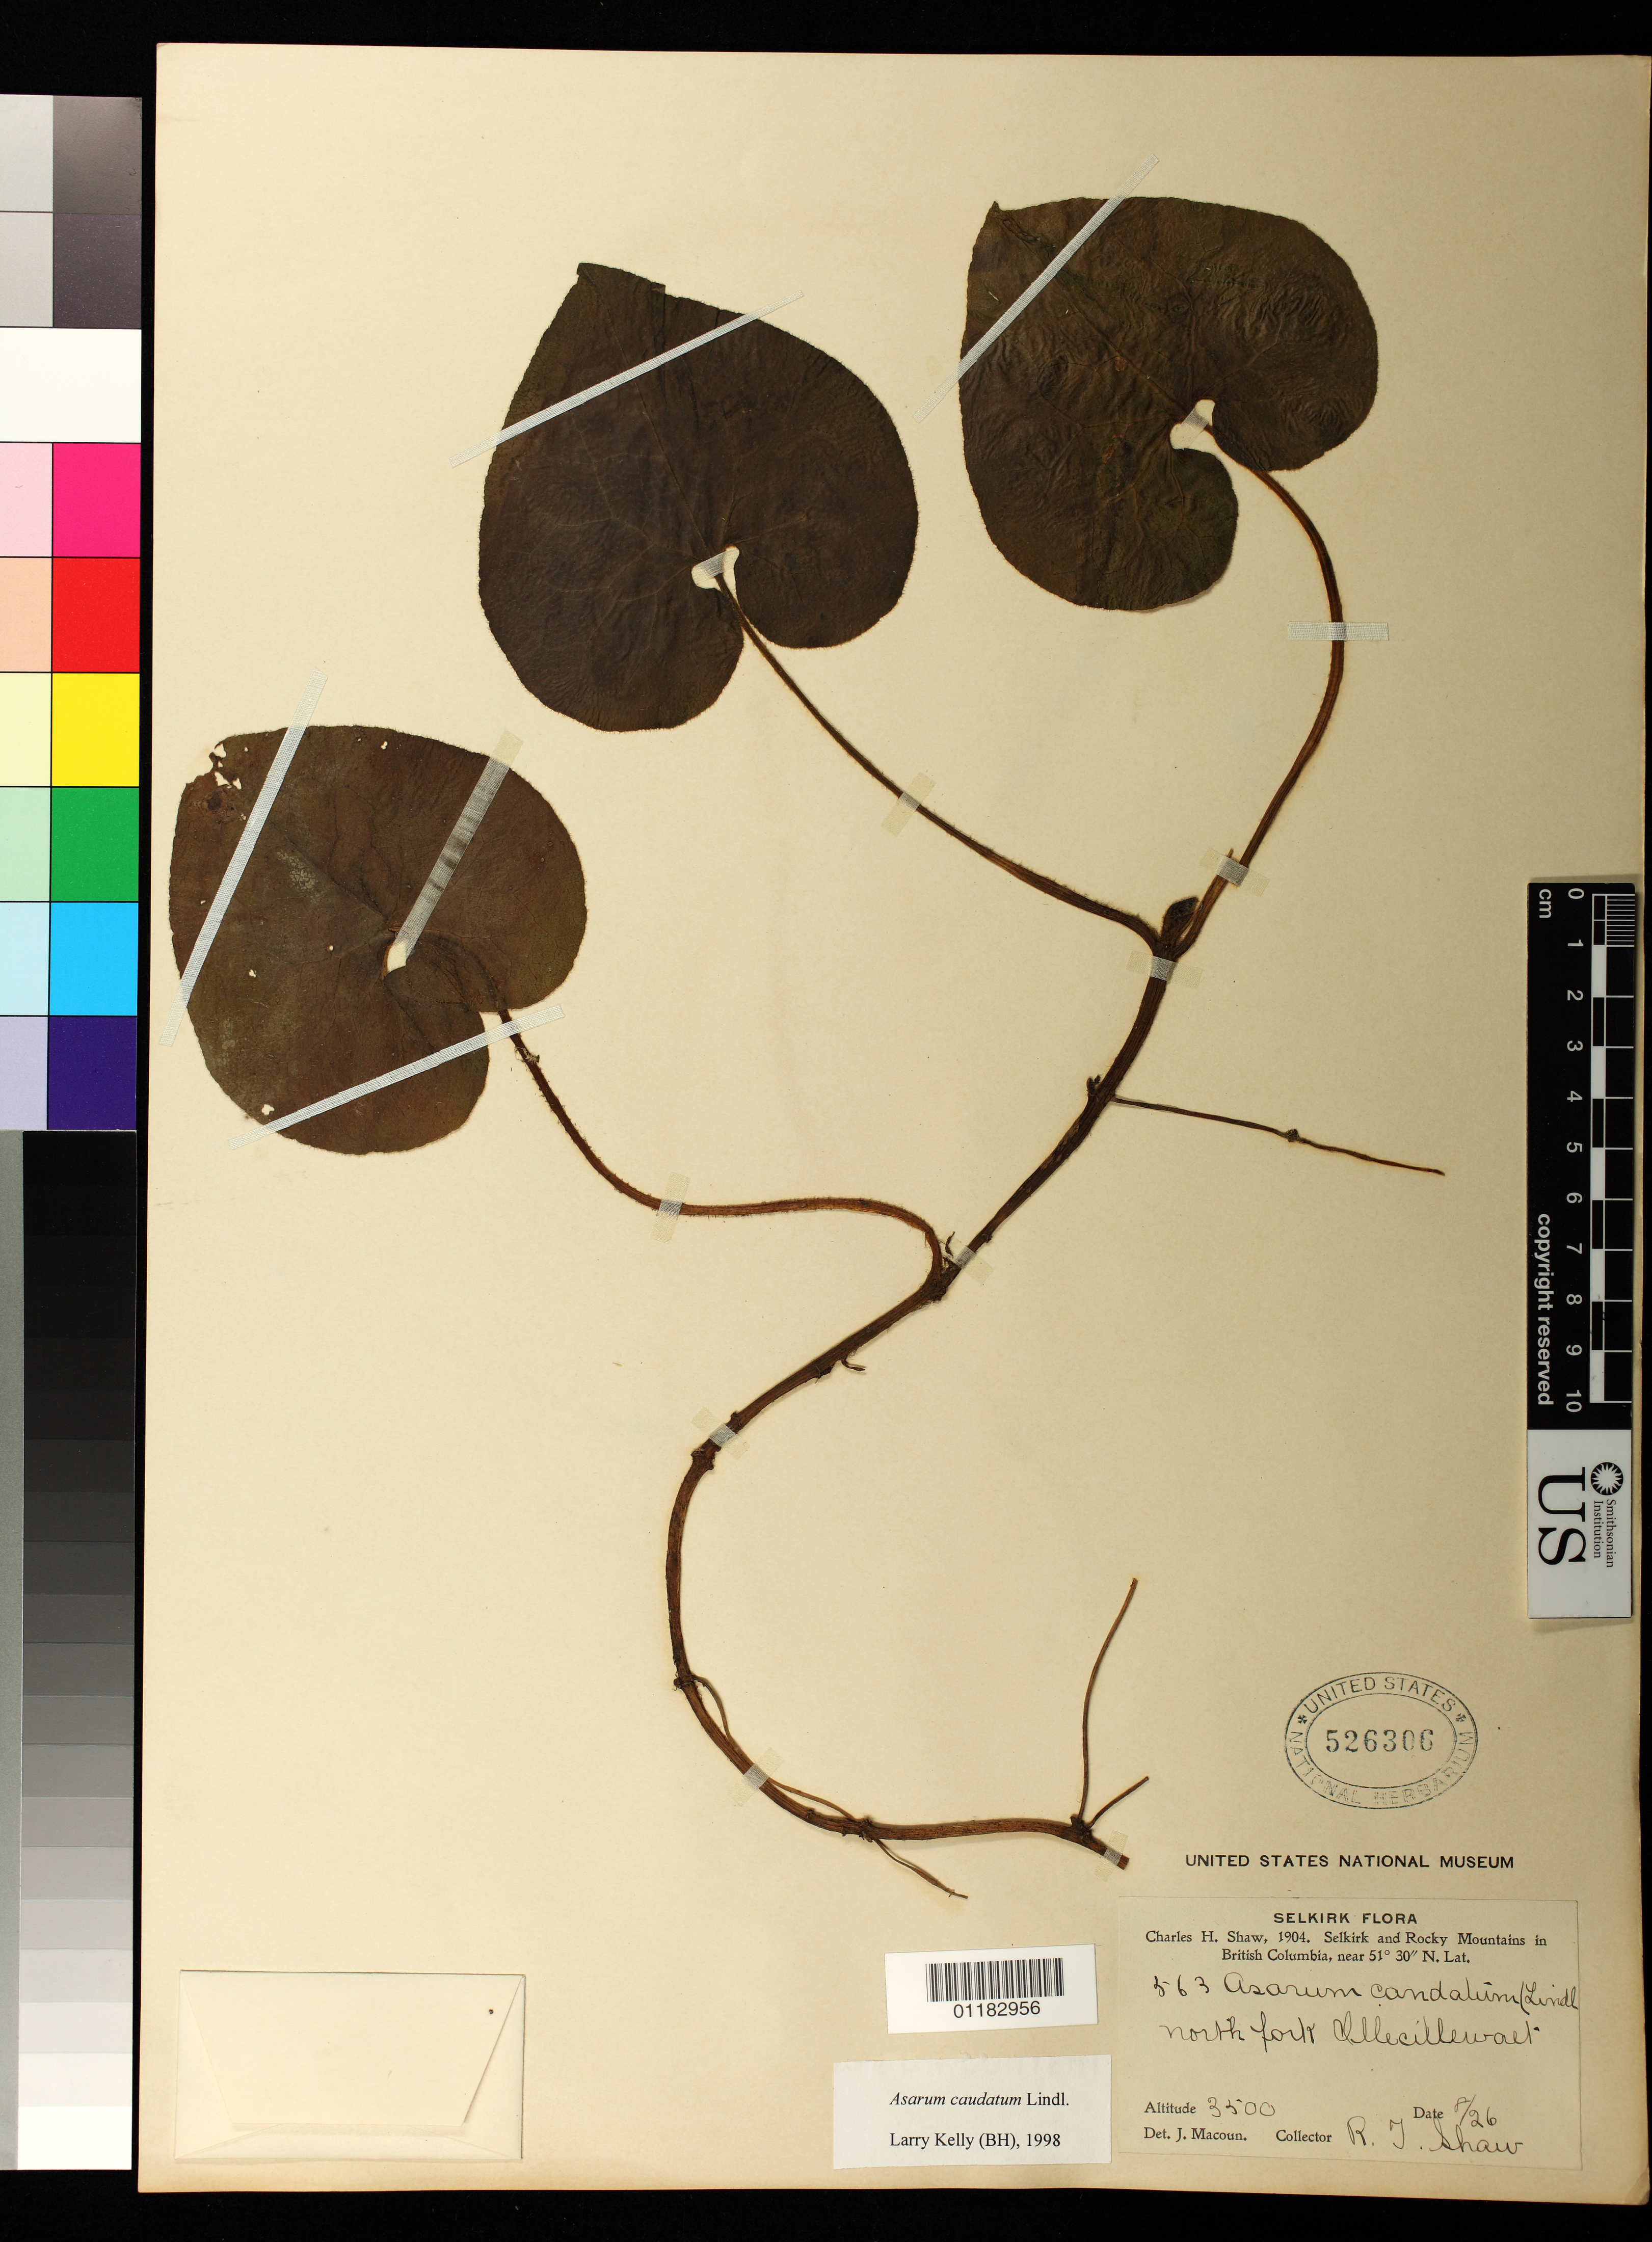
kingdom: Plantae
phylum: Tracheophyta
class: Magnoliopsida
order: Piperales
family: Aristolochiaceae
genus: Asarum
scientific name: Asarum canadense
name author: L.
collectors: R. J. Shaw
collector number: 563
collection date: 1904-08-26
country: Canada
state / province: British Columbia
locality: Selkirk and Rocky Mountains, North Fork Illecillewaet Glacier.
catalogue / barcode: US 526306